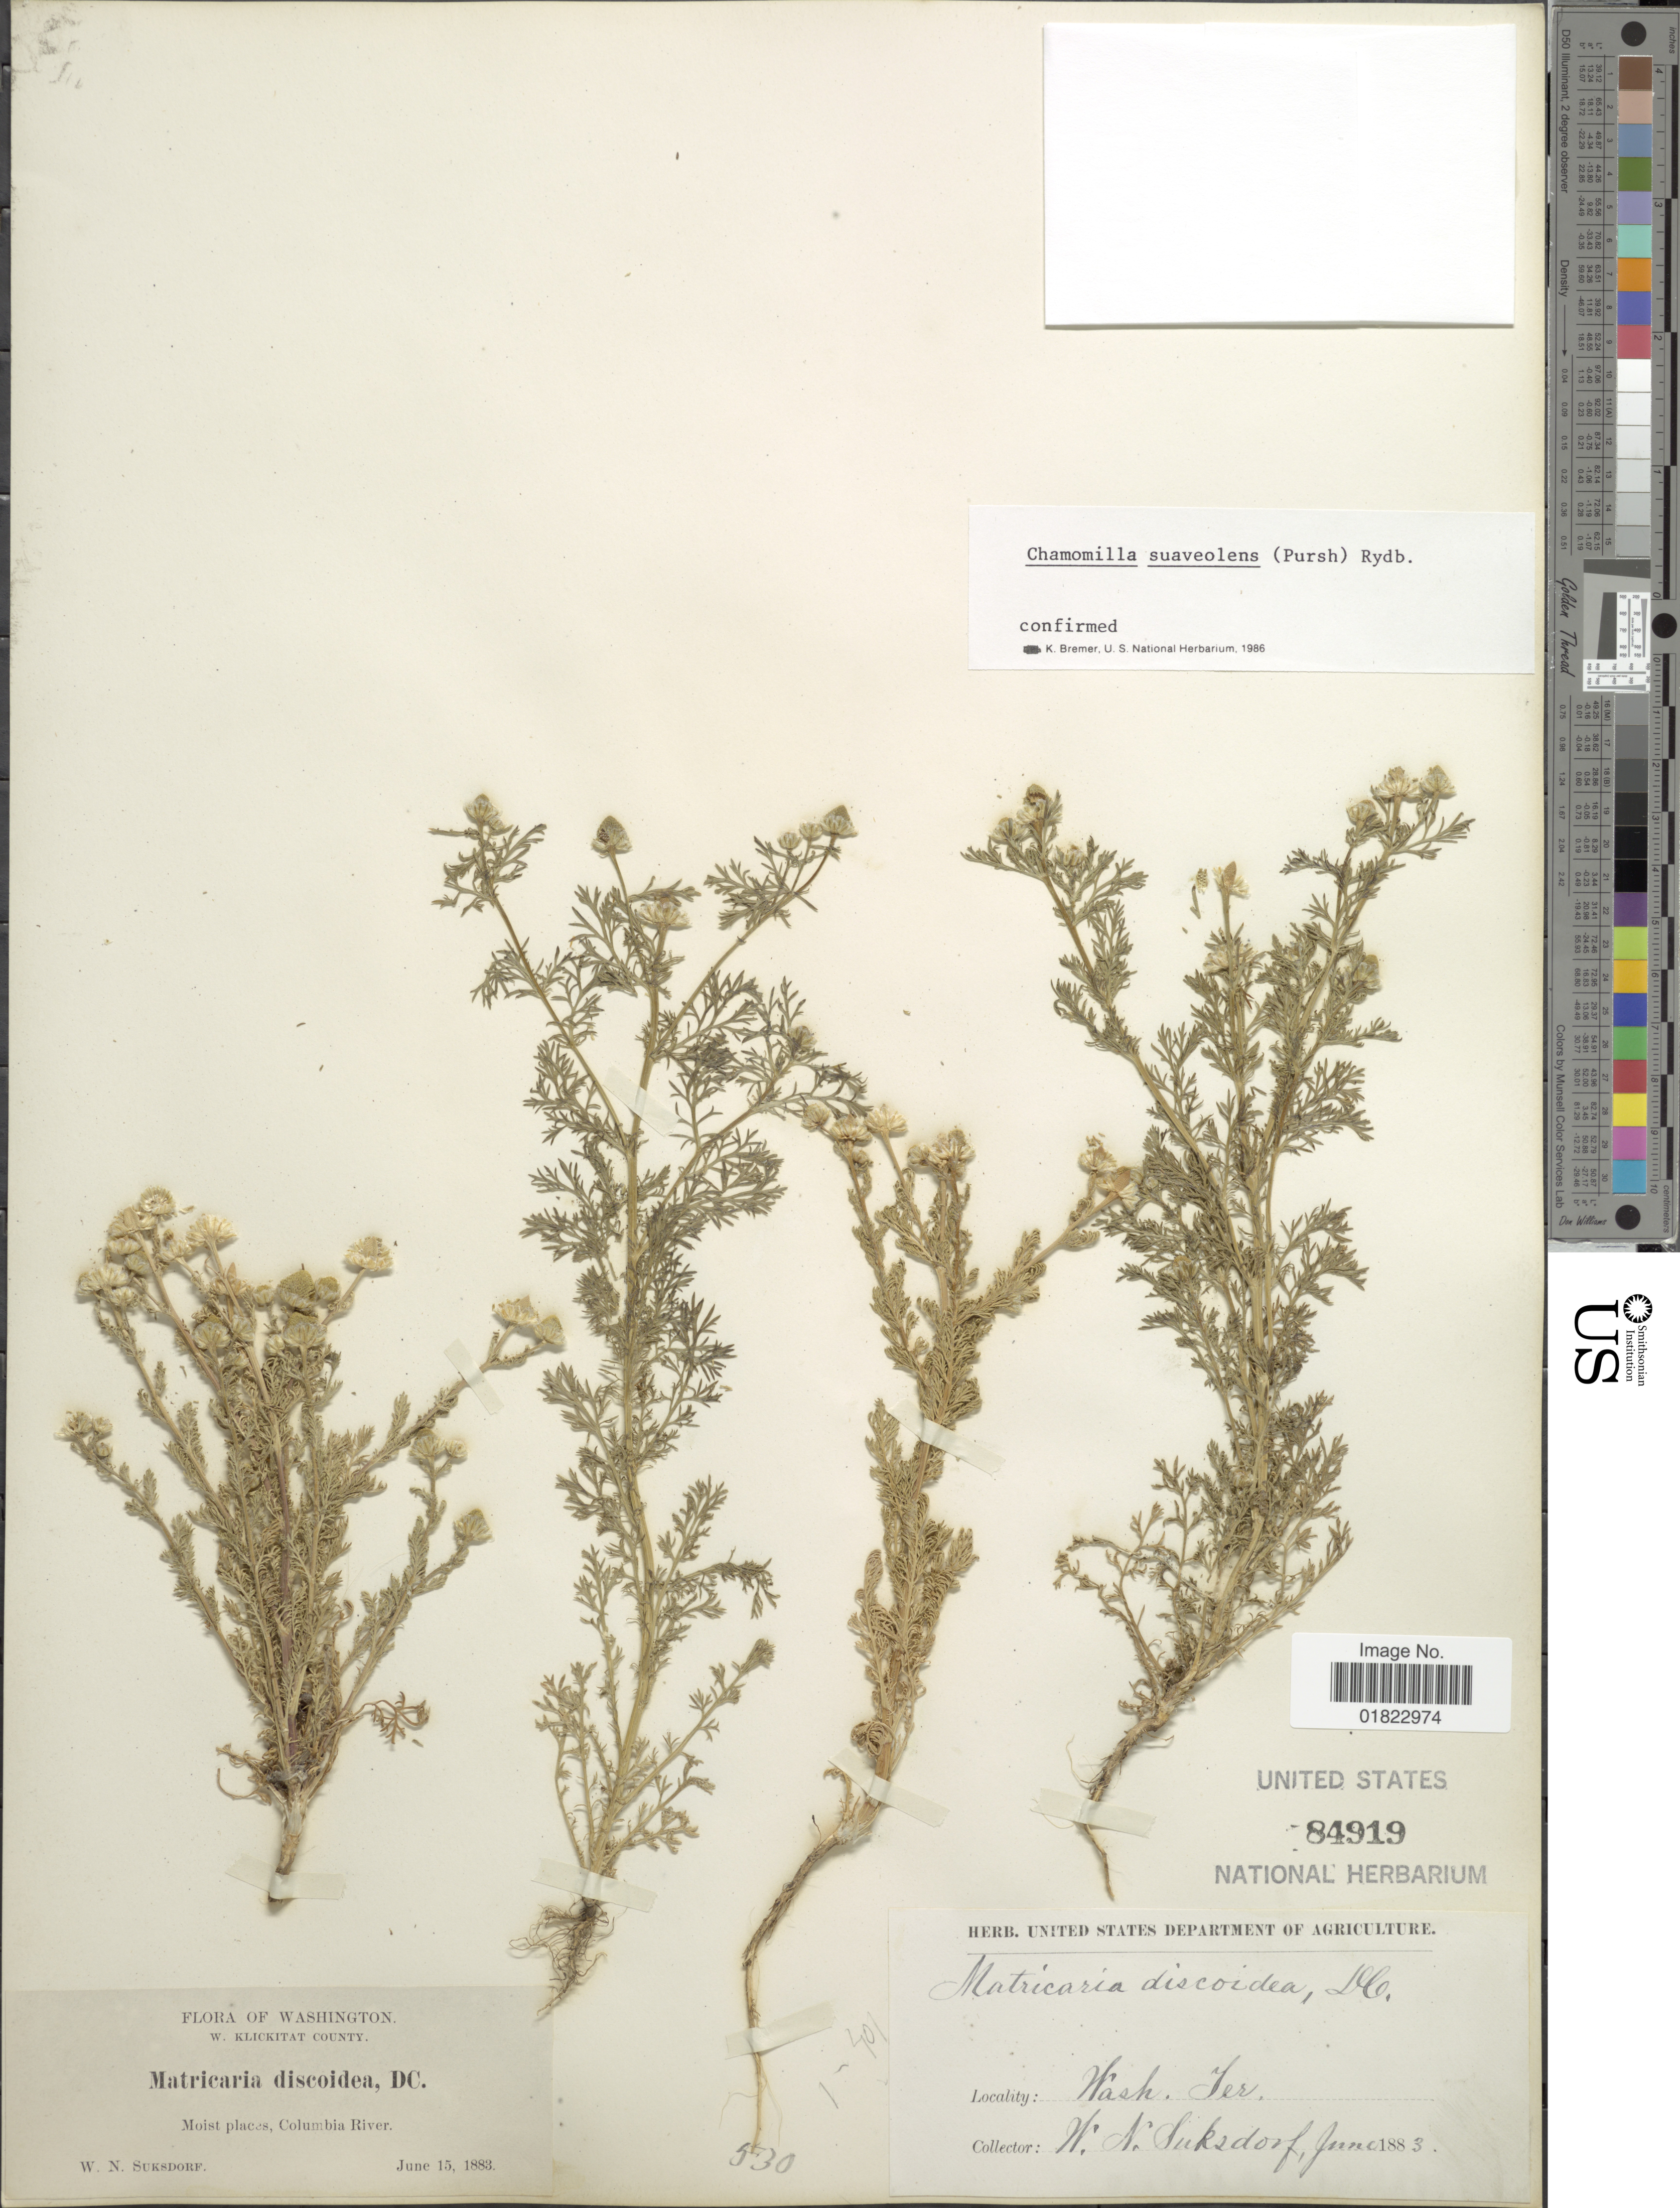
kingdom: Plantae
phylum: Tracheophyta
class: Magnoliopsida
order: Asterales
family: Asteraceae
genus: Matricaria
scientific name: Matricaria matricarioides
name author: (Less.) Porter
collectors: W. N. Suksdorf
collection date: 1883-06-15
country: United States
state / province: Washington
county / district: Klickitat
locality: W. Klickitat county. Moist places, Columbia River.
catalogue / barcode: US 84919